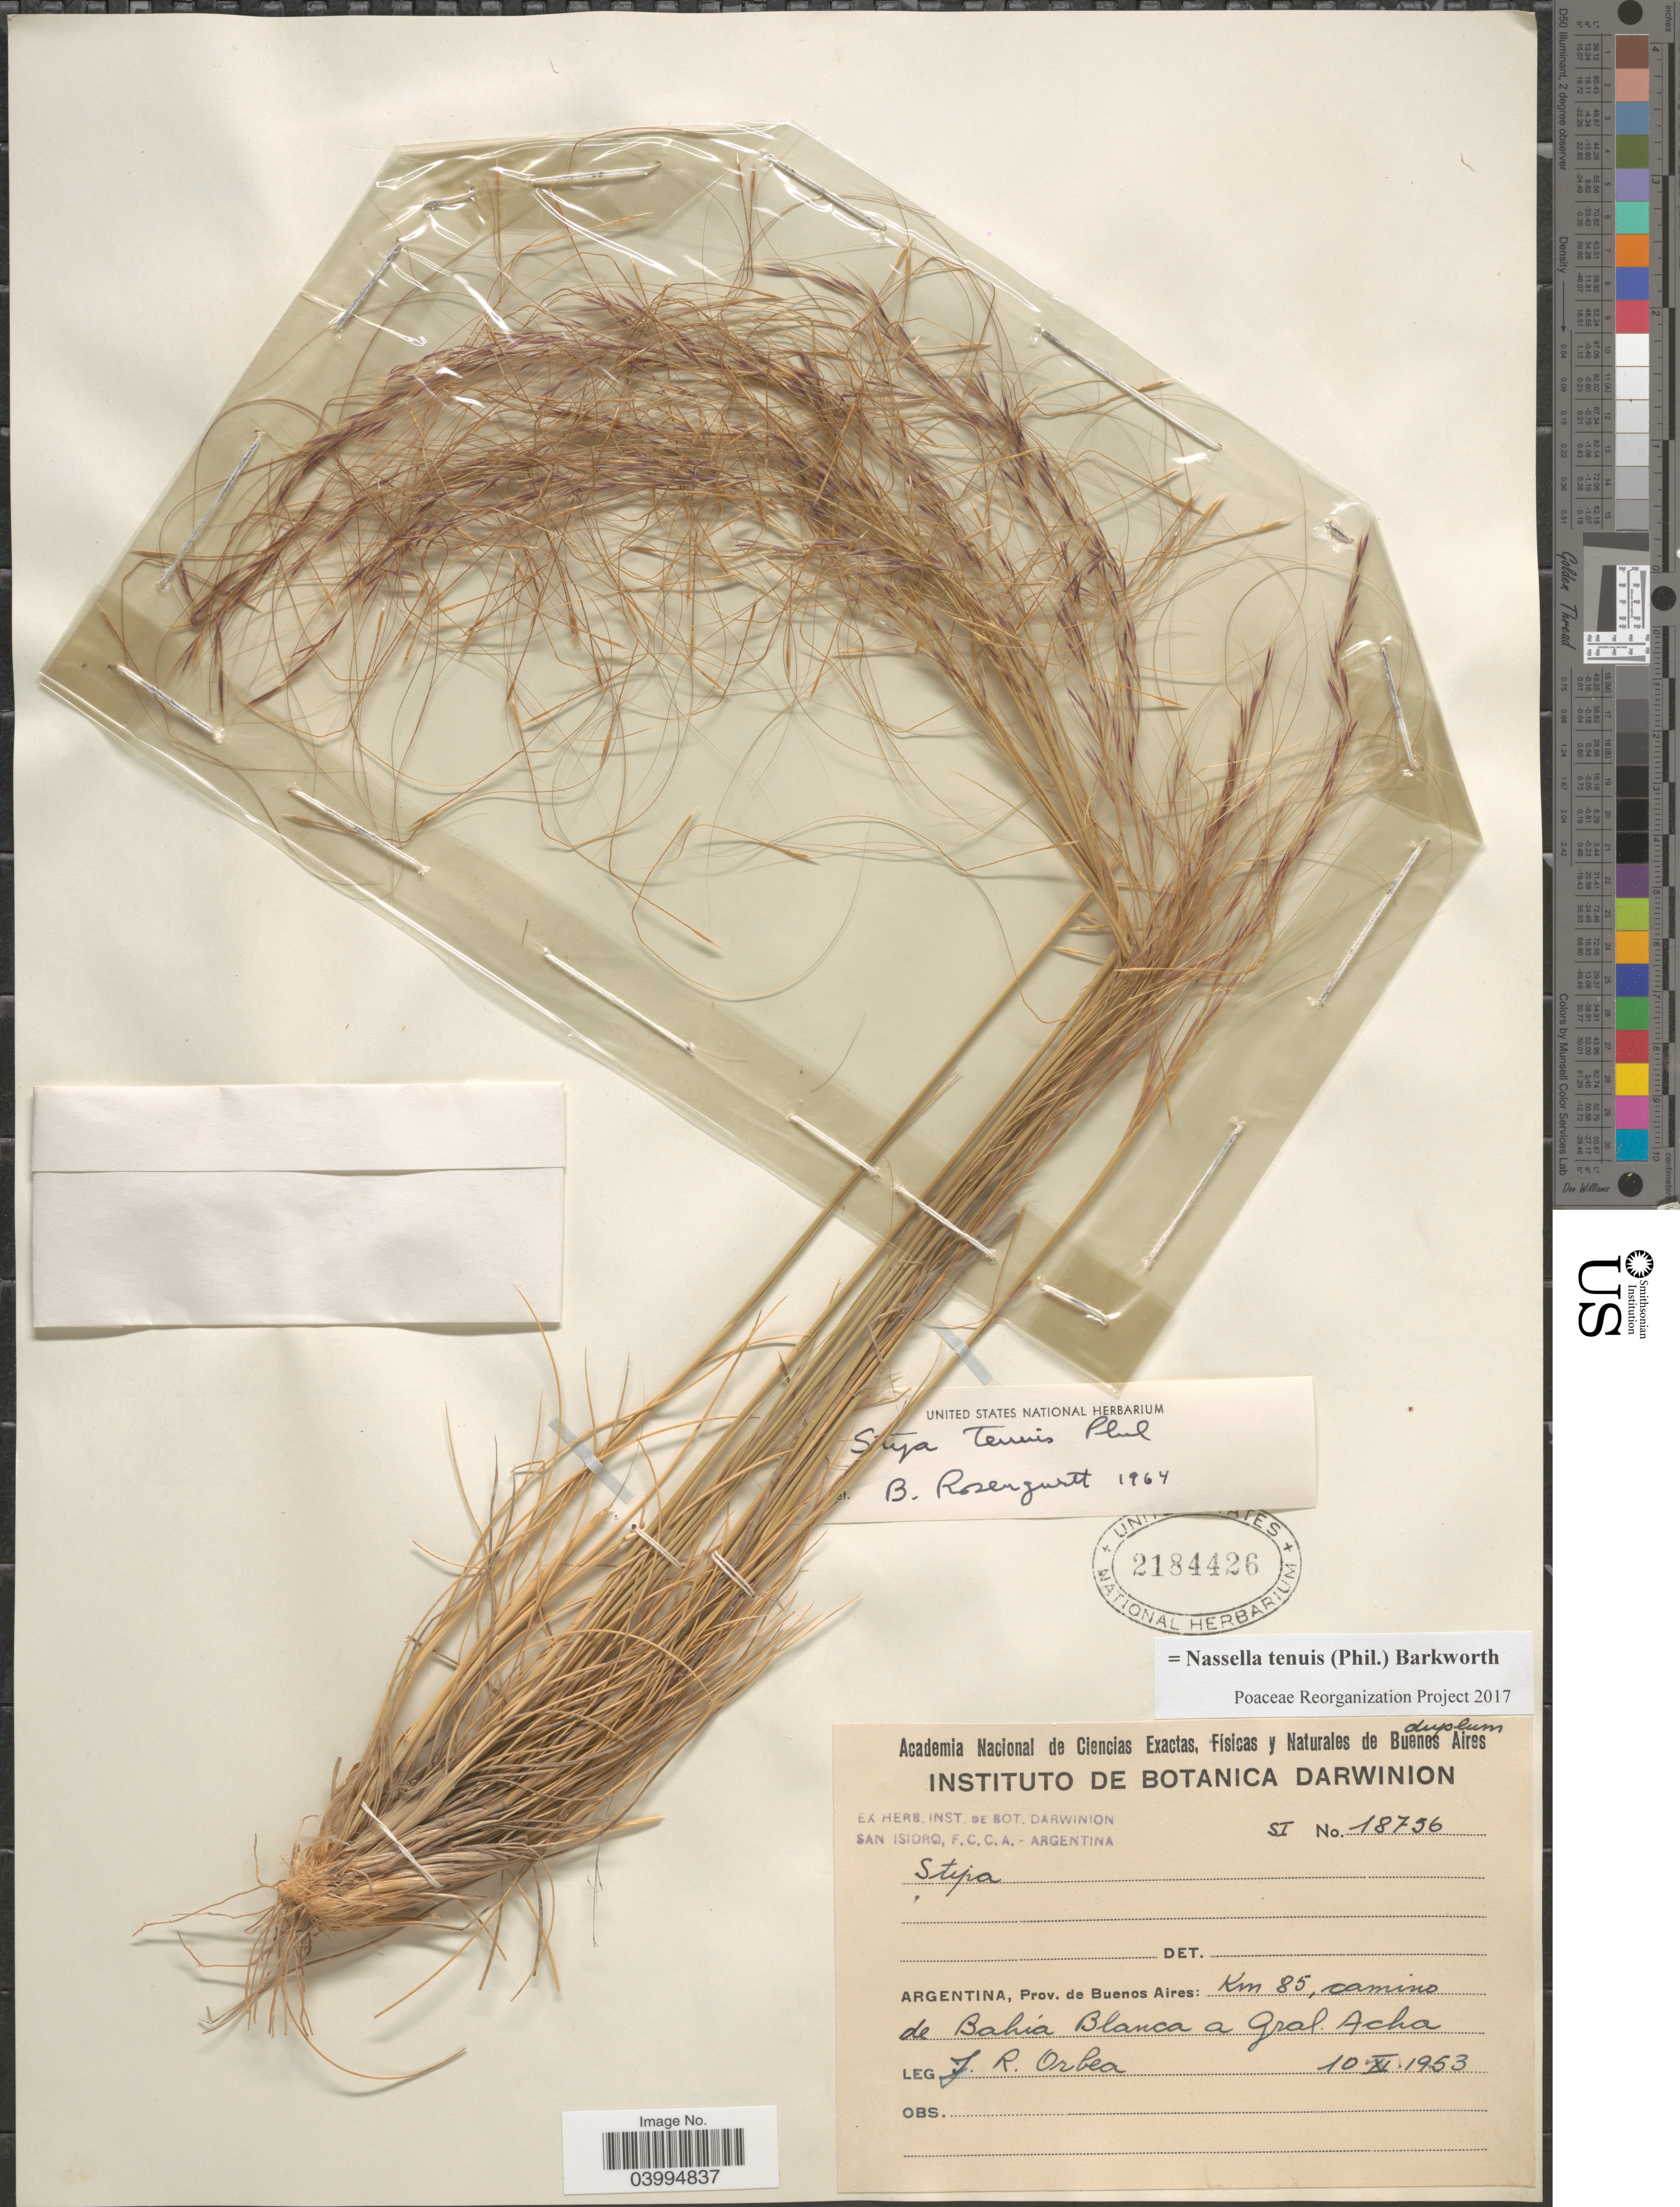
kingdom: Plantae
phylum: Tracheophyta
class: Liliopsida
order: Poales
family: Poaceae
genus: Nassella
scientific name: Nassella tenuis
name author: (Phil.) Barkworth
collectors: J. Orbea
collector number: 18756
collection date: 1953-11-10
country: Argentina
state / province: Buenos Aires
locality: Km 85, camino de Bahia Blanca a Gral. Acha.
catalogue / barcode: US 2184426